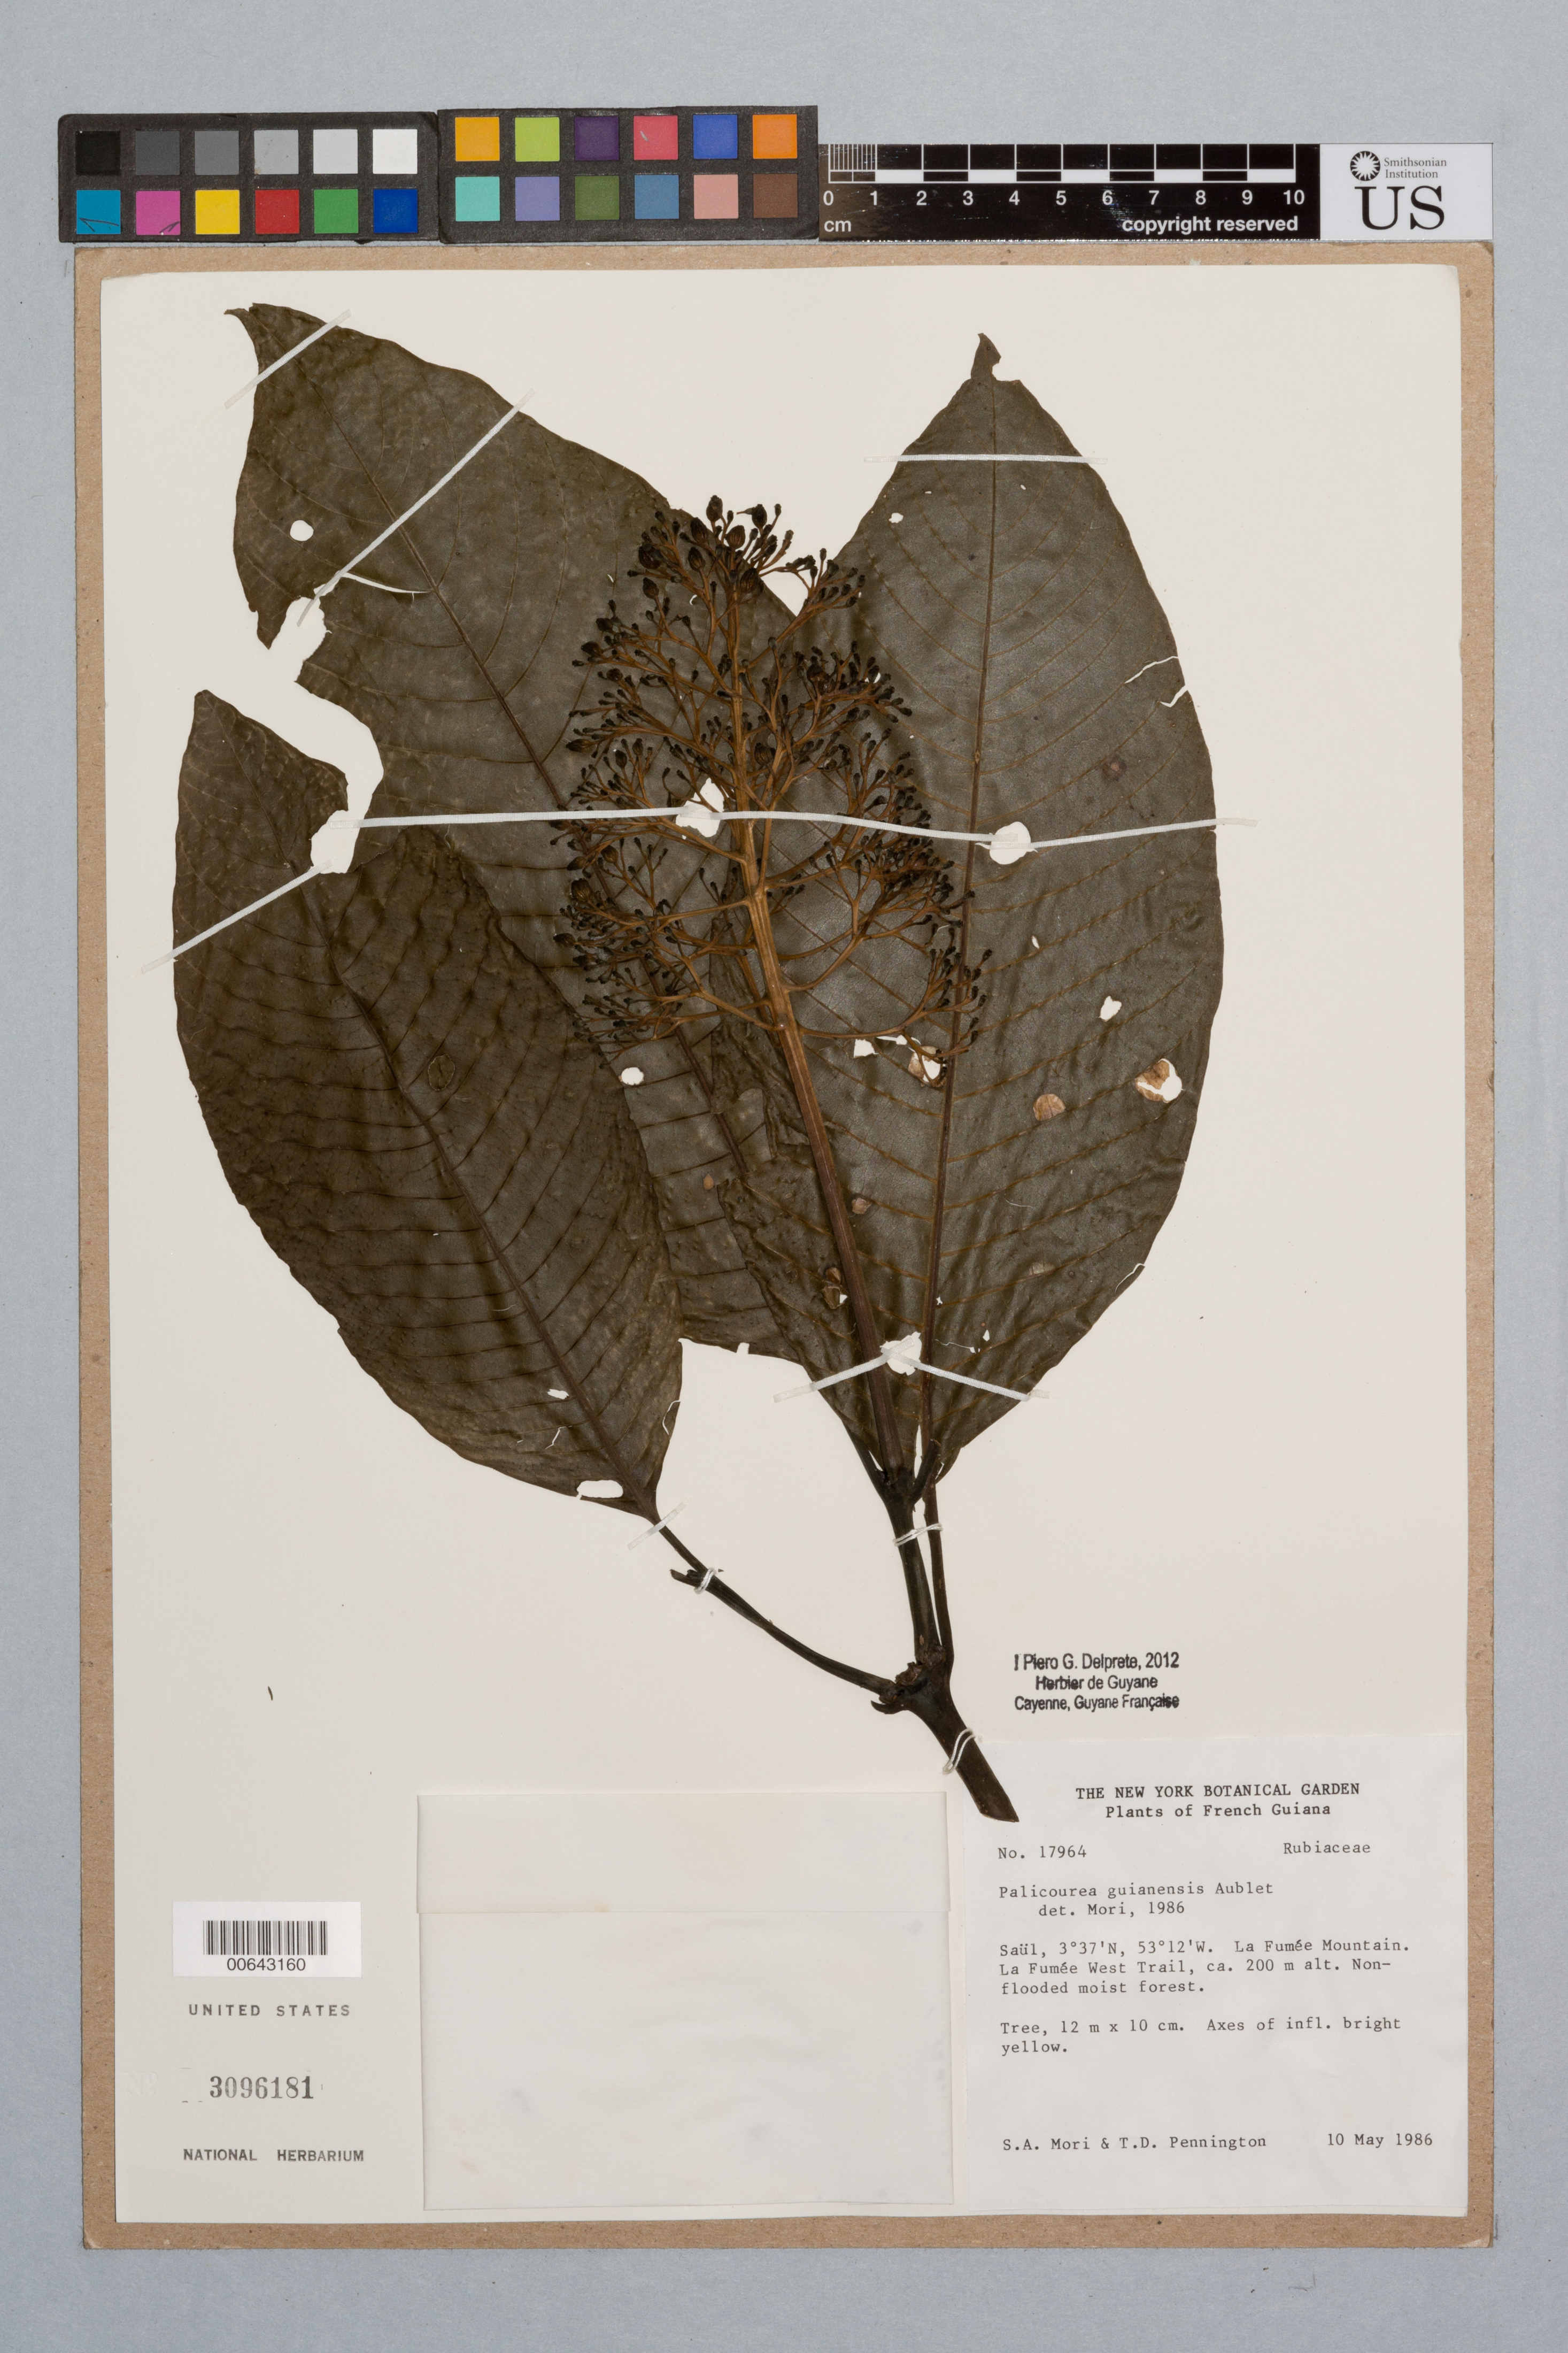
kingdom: Plantae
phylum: Tracheophyta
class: Magnoliopsida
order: Gentianales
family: Rubiaceae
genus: Palicourea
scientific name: Palicourea guianensis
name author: Aubl.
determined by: Delprete, P. G., Herb. de Guyane Cay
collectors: S. Mori & T. D. Pennington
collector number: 17964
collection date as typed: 10-May-86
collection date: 1986-05-10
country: French Guiana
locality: Saül, La Fumée Mountain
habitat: Non-flooded moist forest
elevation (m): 200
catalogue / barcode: US 3096181